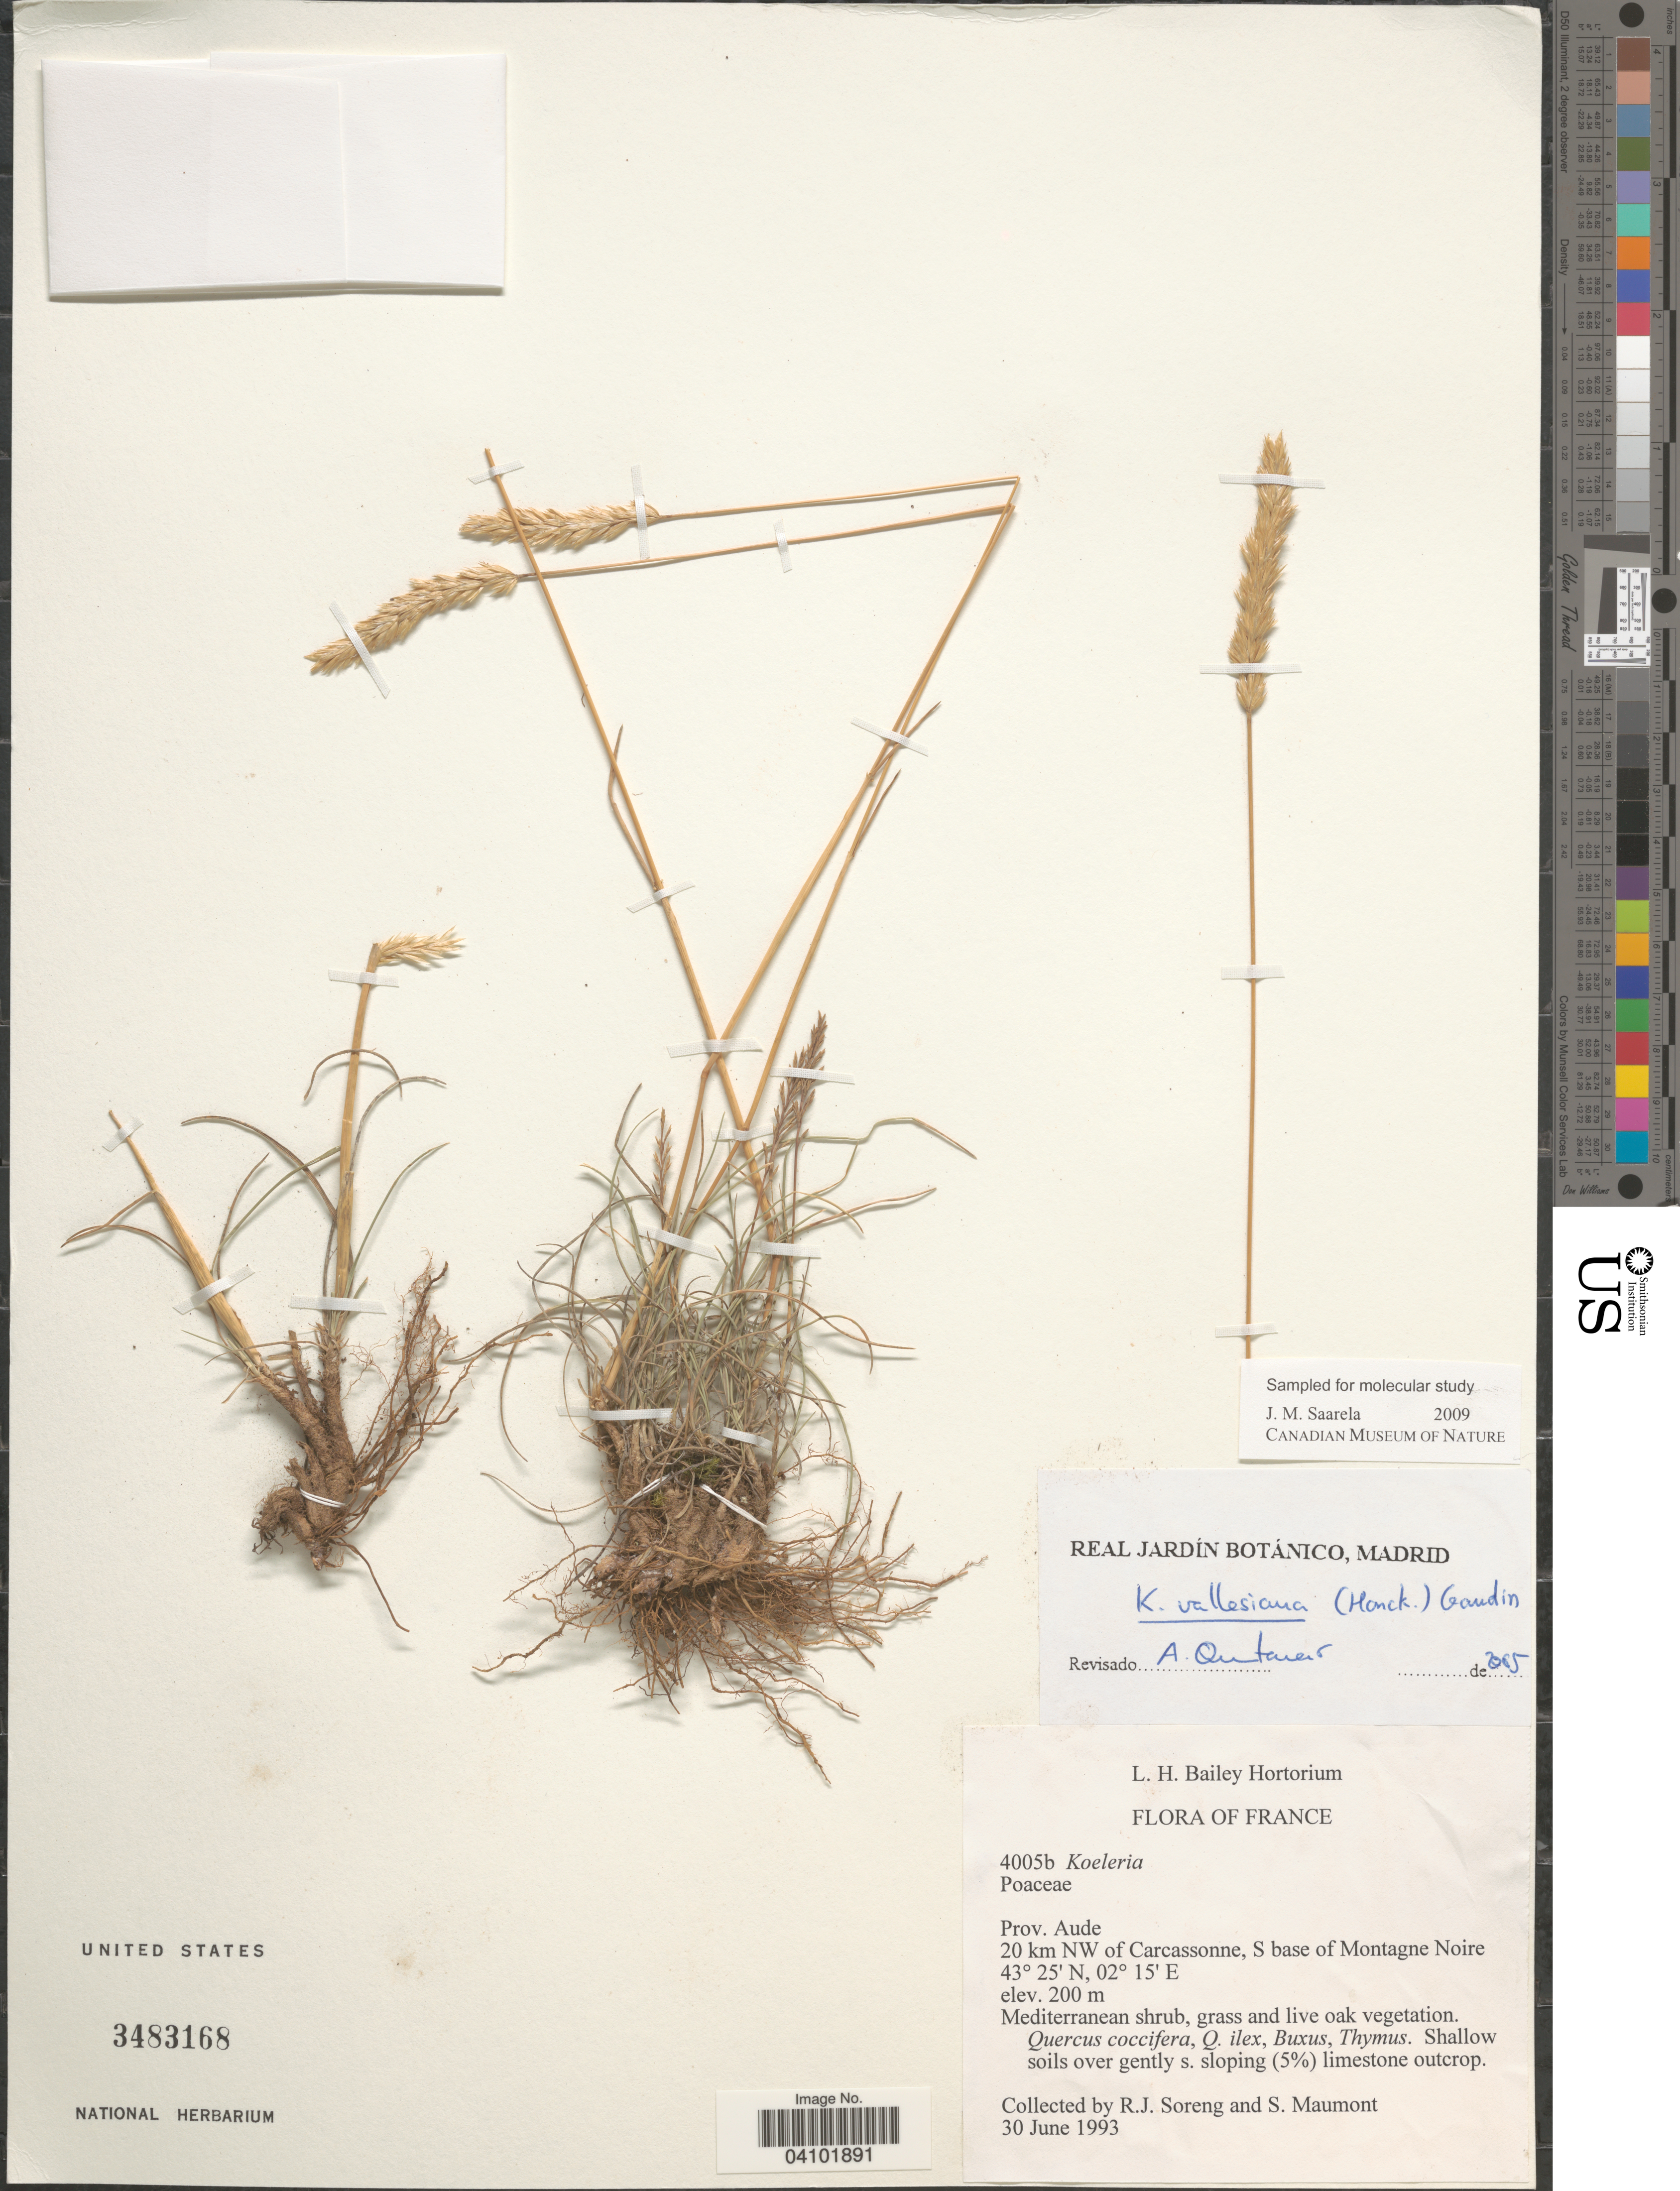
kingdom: Plantae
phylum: Tracheophyta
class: Liliopsida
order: Poales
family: Poaceae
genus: Koeleria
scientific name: Koeleria vallesiana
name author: (Honck.) Gaudin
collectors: R. J. Soreng & S. Maumont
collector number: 4005b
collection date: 1993-06-30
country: France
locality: Prov. Aude. 20 km NW of Carcassonne, S base of Montagne Noire. S. sloping (5%) limestone outcrop.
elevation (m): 200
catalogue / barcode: US 3483168